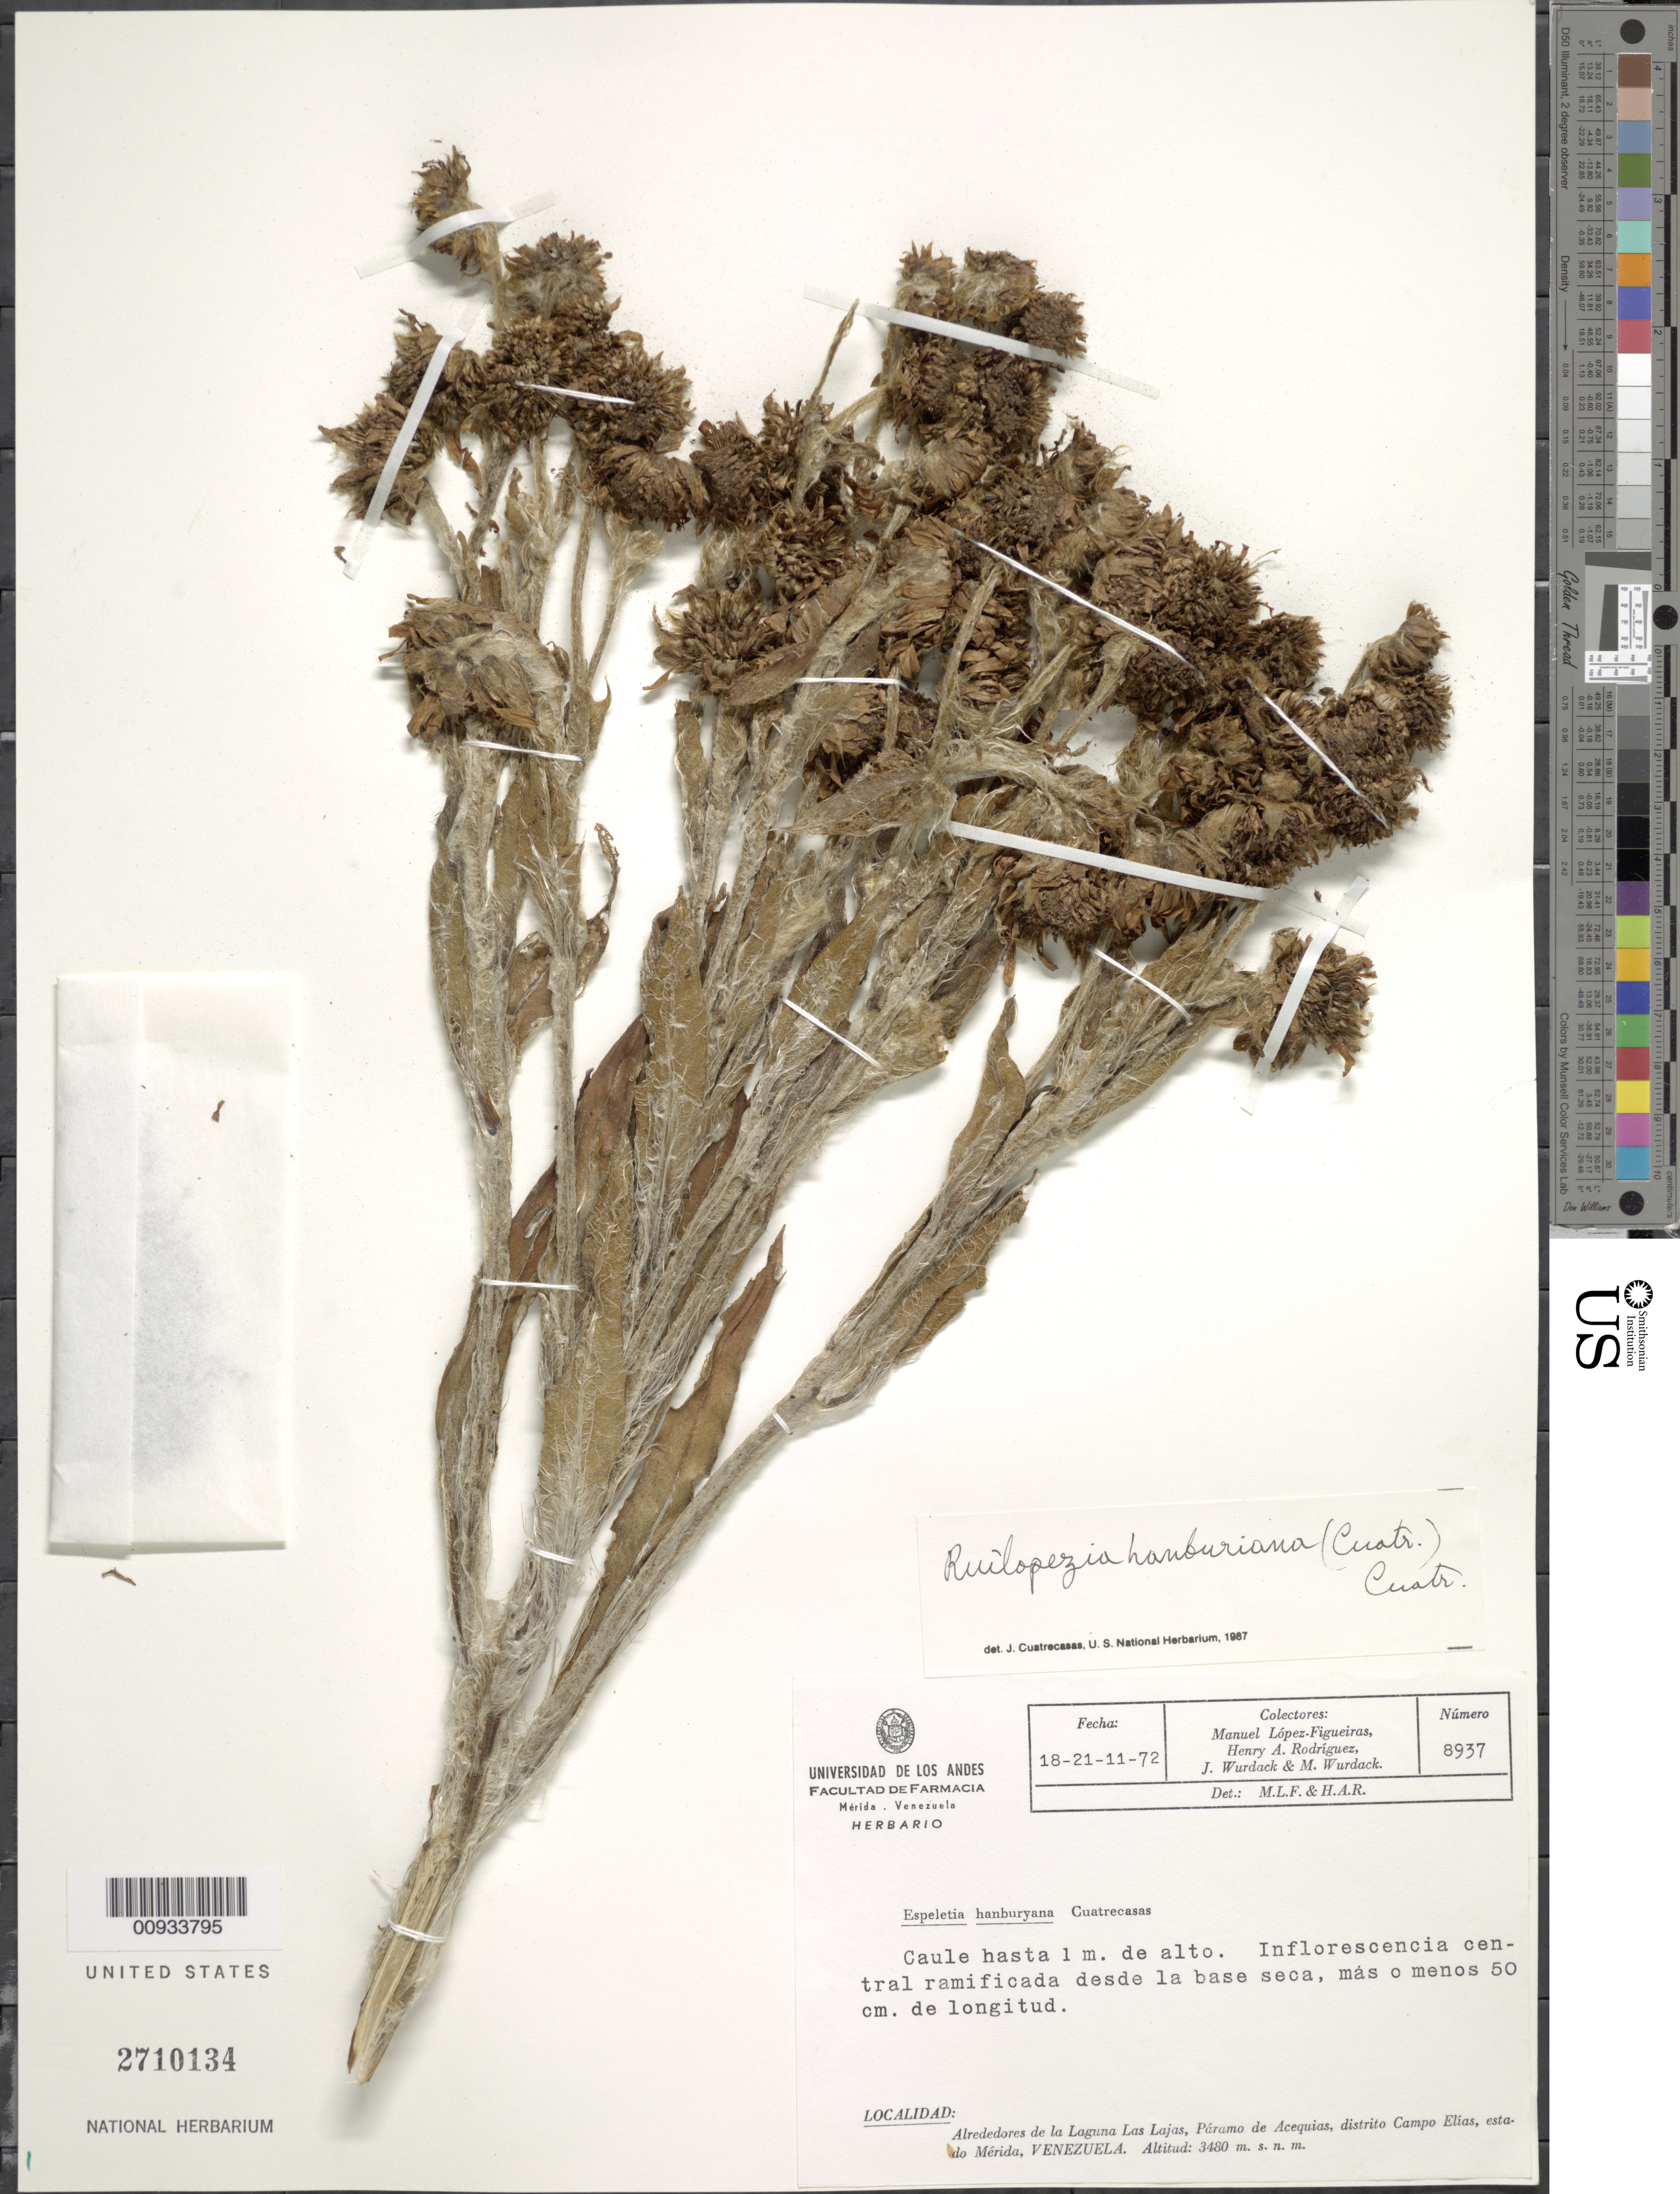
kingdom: Plantae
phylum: Tracheophyta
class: Magnoliopsida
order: Asterales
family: Asteraceae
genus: Ruilopezia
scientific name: Ruilopezia hanburiana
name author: (Cuatrec.) Cuatrec.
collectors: M. López Figueiras, H. A. Rodriguez, J. J. Wurdack & M. L. Wurdack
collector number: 8937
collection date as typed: Transcribed d/m/y: 18/11/72 to 21/11/72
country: Venezuela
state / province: Mérida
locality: Alrededores de la Laguna Las Lajas, Paramo de Acequias, Distrito Campo Elias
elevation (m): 3480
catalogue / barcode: US 2710134